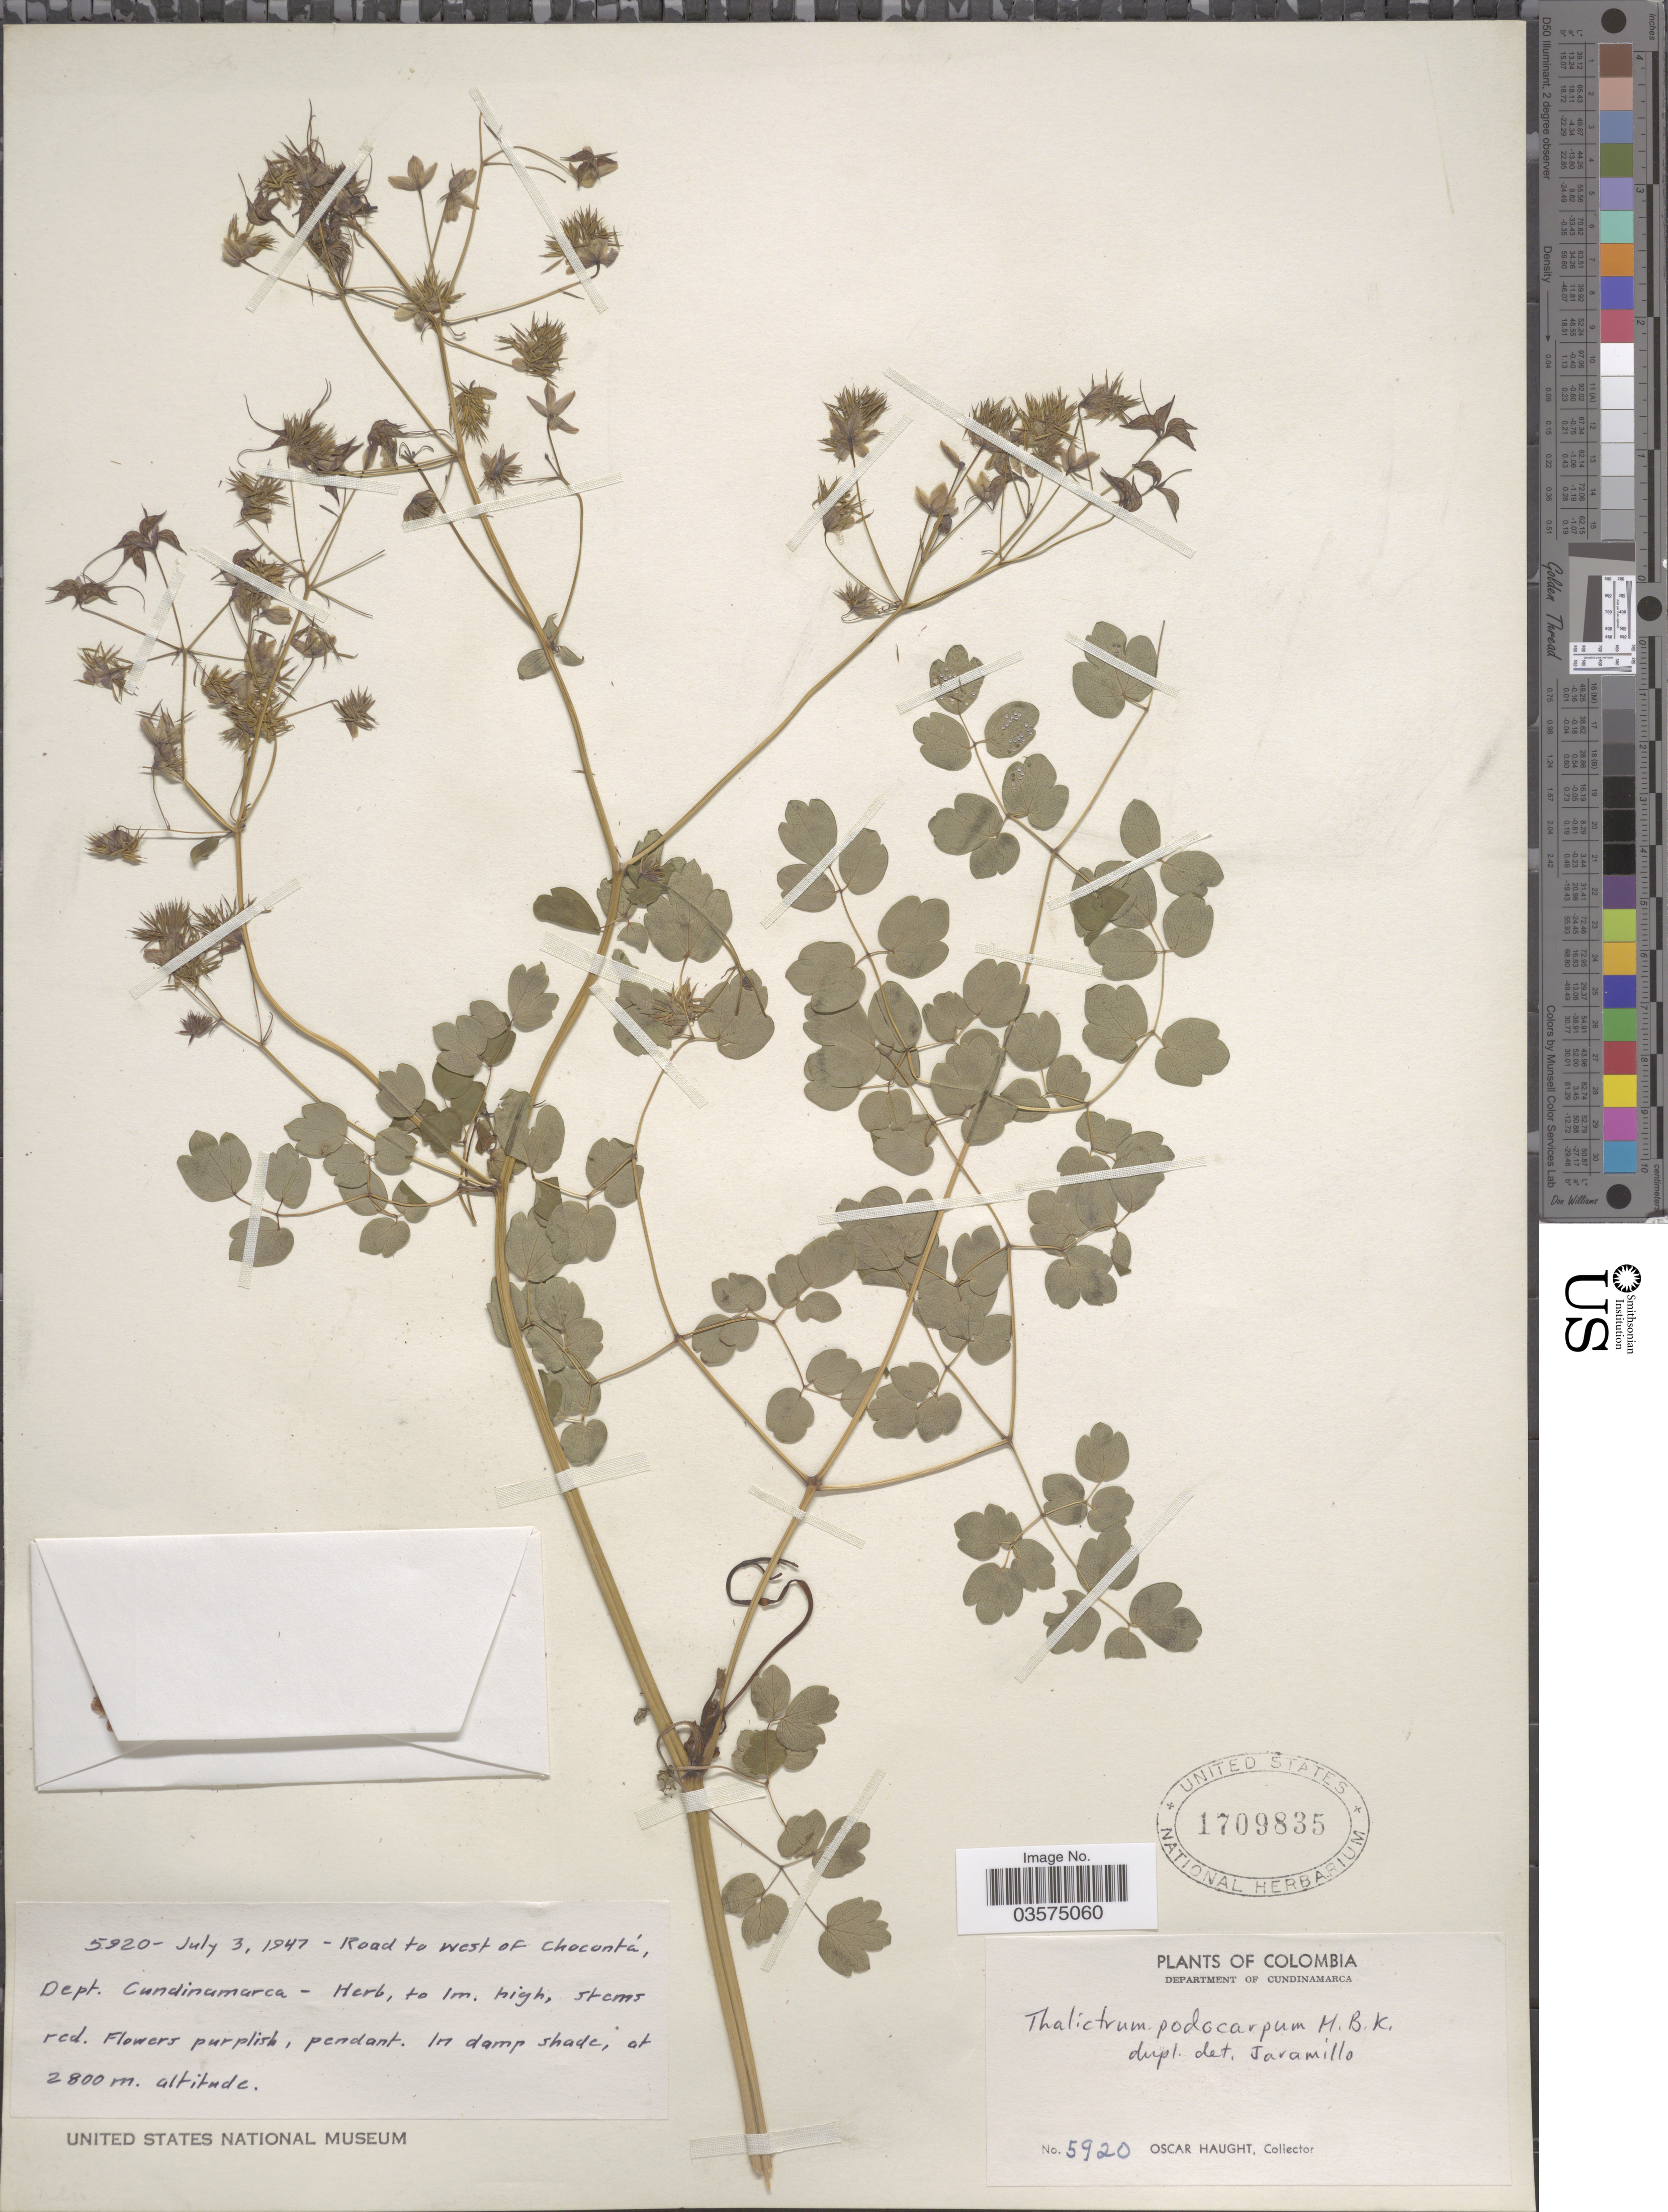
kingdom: Plantae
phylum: Tracheophyta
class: Magnoliopsida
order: Ranunculales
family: Ranunculaceae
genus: Thalictrum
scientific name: Thalictrum podocarpum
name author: Kunth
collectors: O. L. Haught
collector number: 5920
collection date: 1947-07-03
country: Colombia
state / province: Cundinamarca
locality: Road to West of Chocontá, Dept. Cundinamarca.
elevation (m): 2800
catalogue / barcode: US 1709835